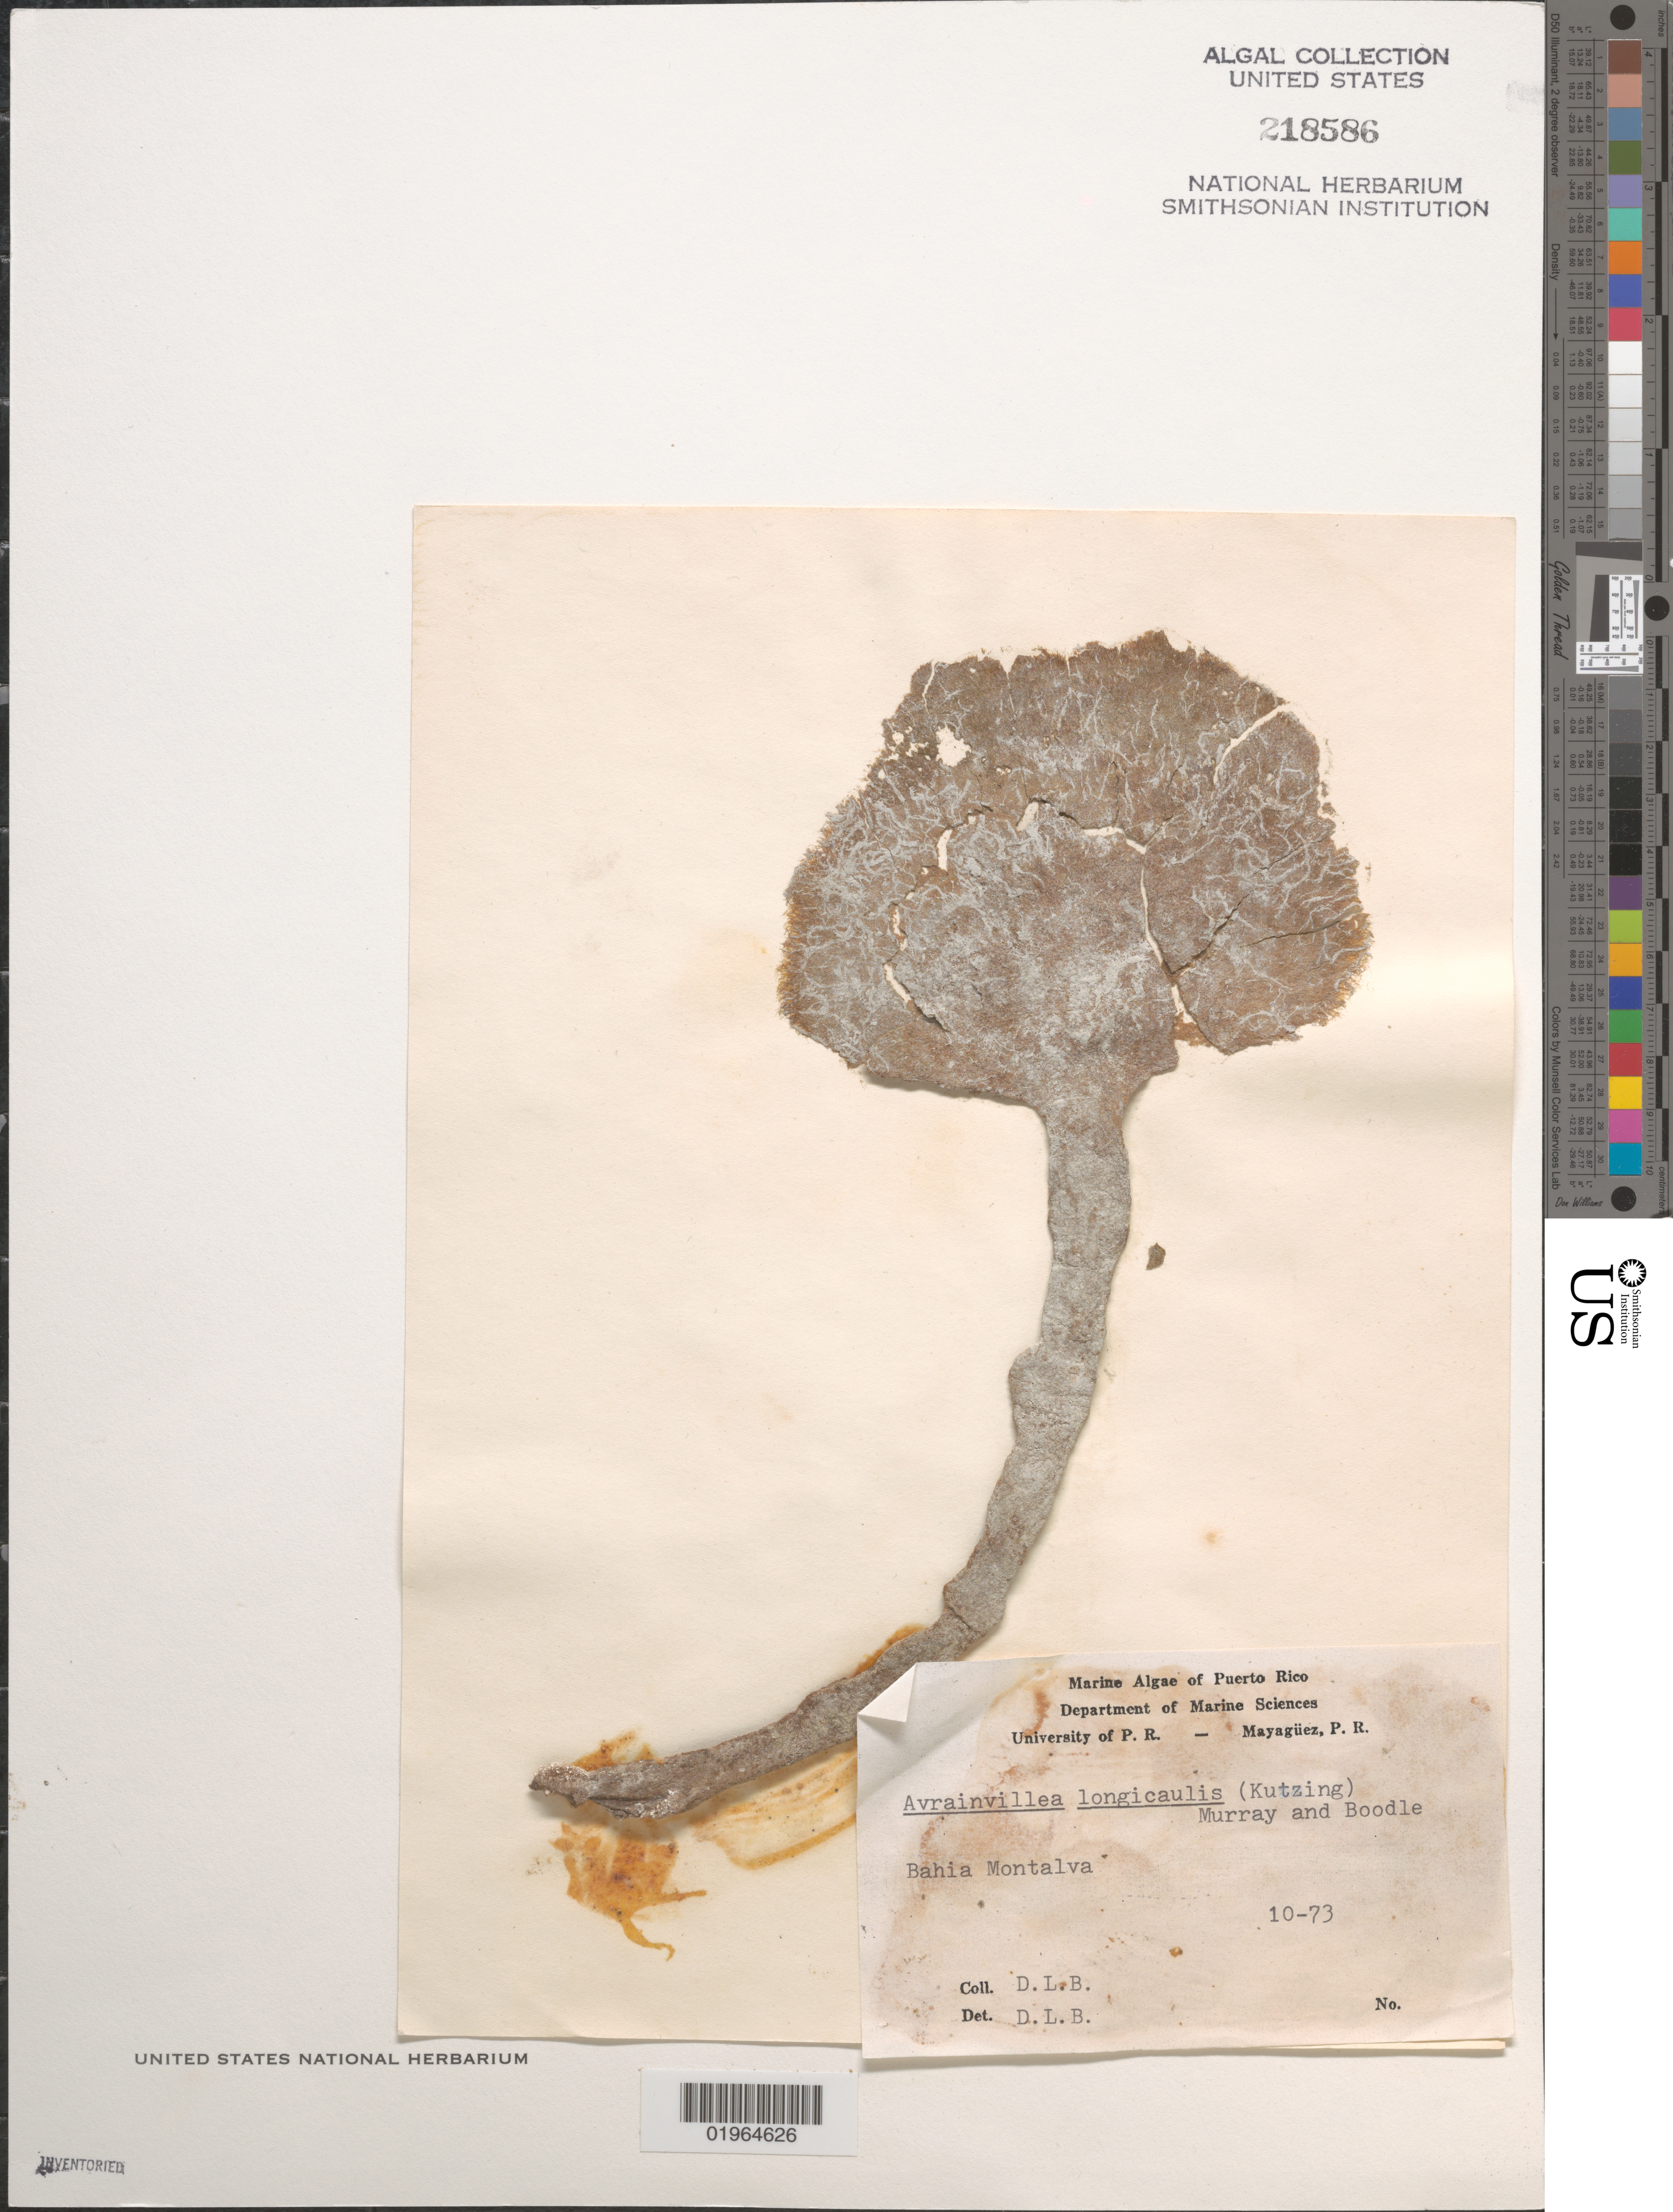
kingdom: Plantae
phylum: Chlorophyta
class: Ulvophyceae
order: Bryopsidales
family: Dichotomosiphonaceae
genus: Avrainvillea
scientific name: Avrainvillea longicaulis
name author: (Kütz.) G. Murray & Boodle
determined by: Ballantine, D. L.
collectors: D.L. Ballantine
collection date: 1973-10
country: Puerto Rico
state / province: Lajas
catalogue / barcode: US 218586